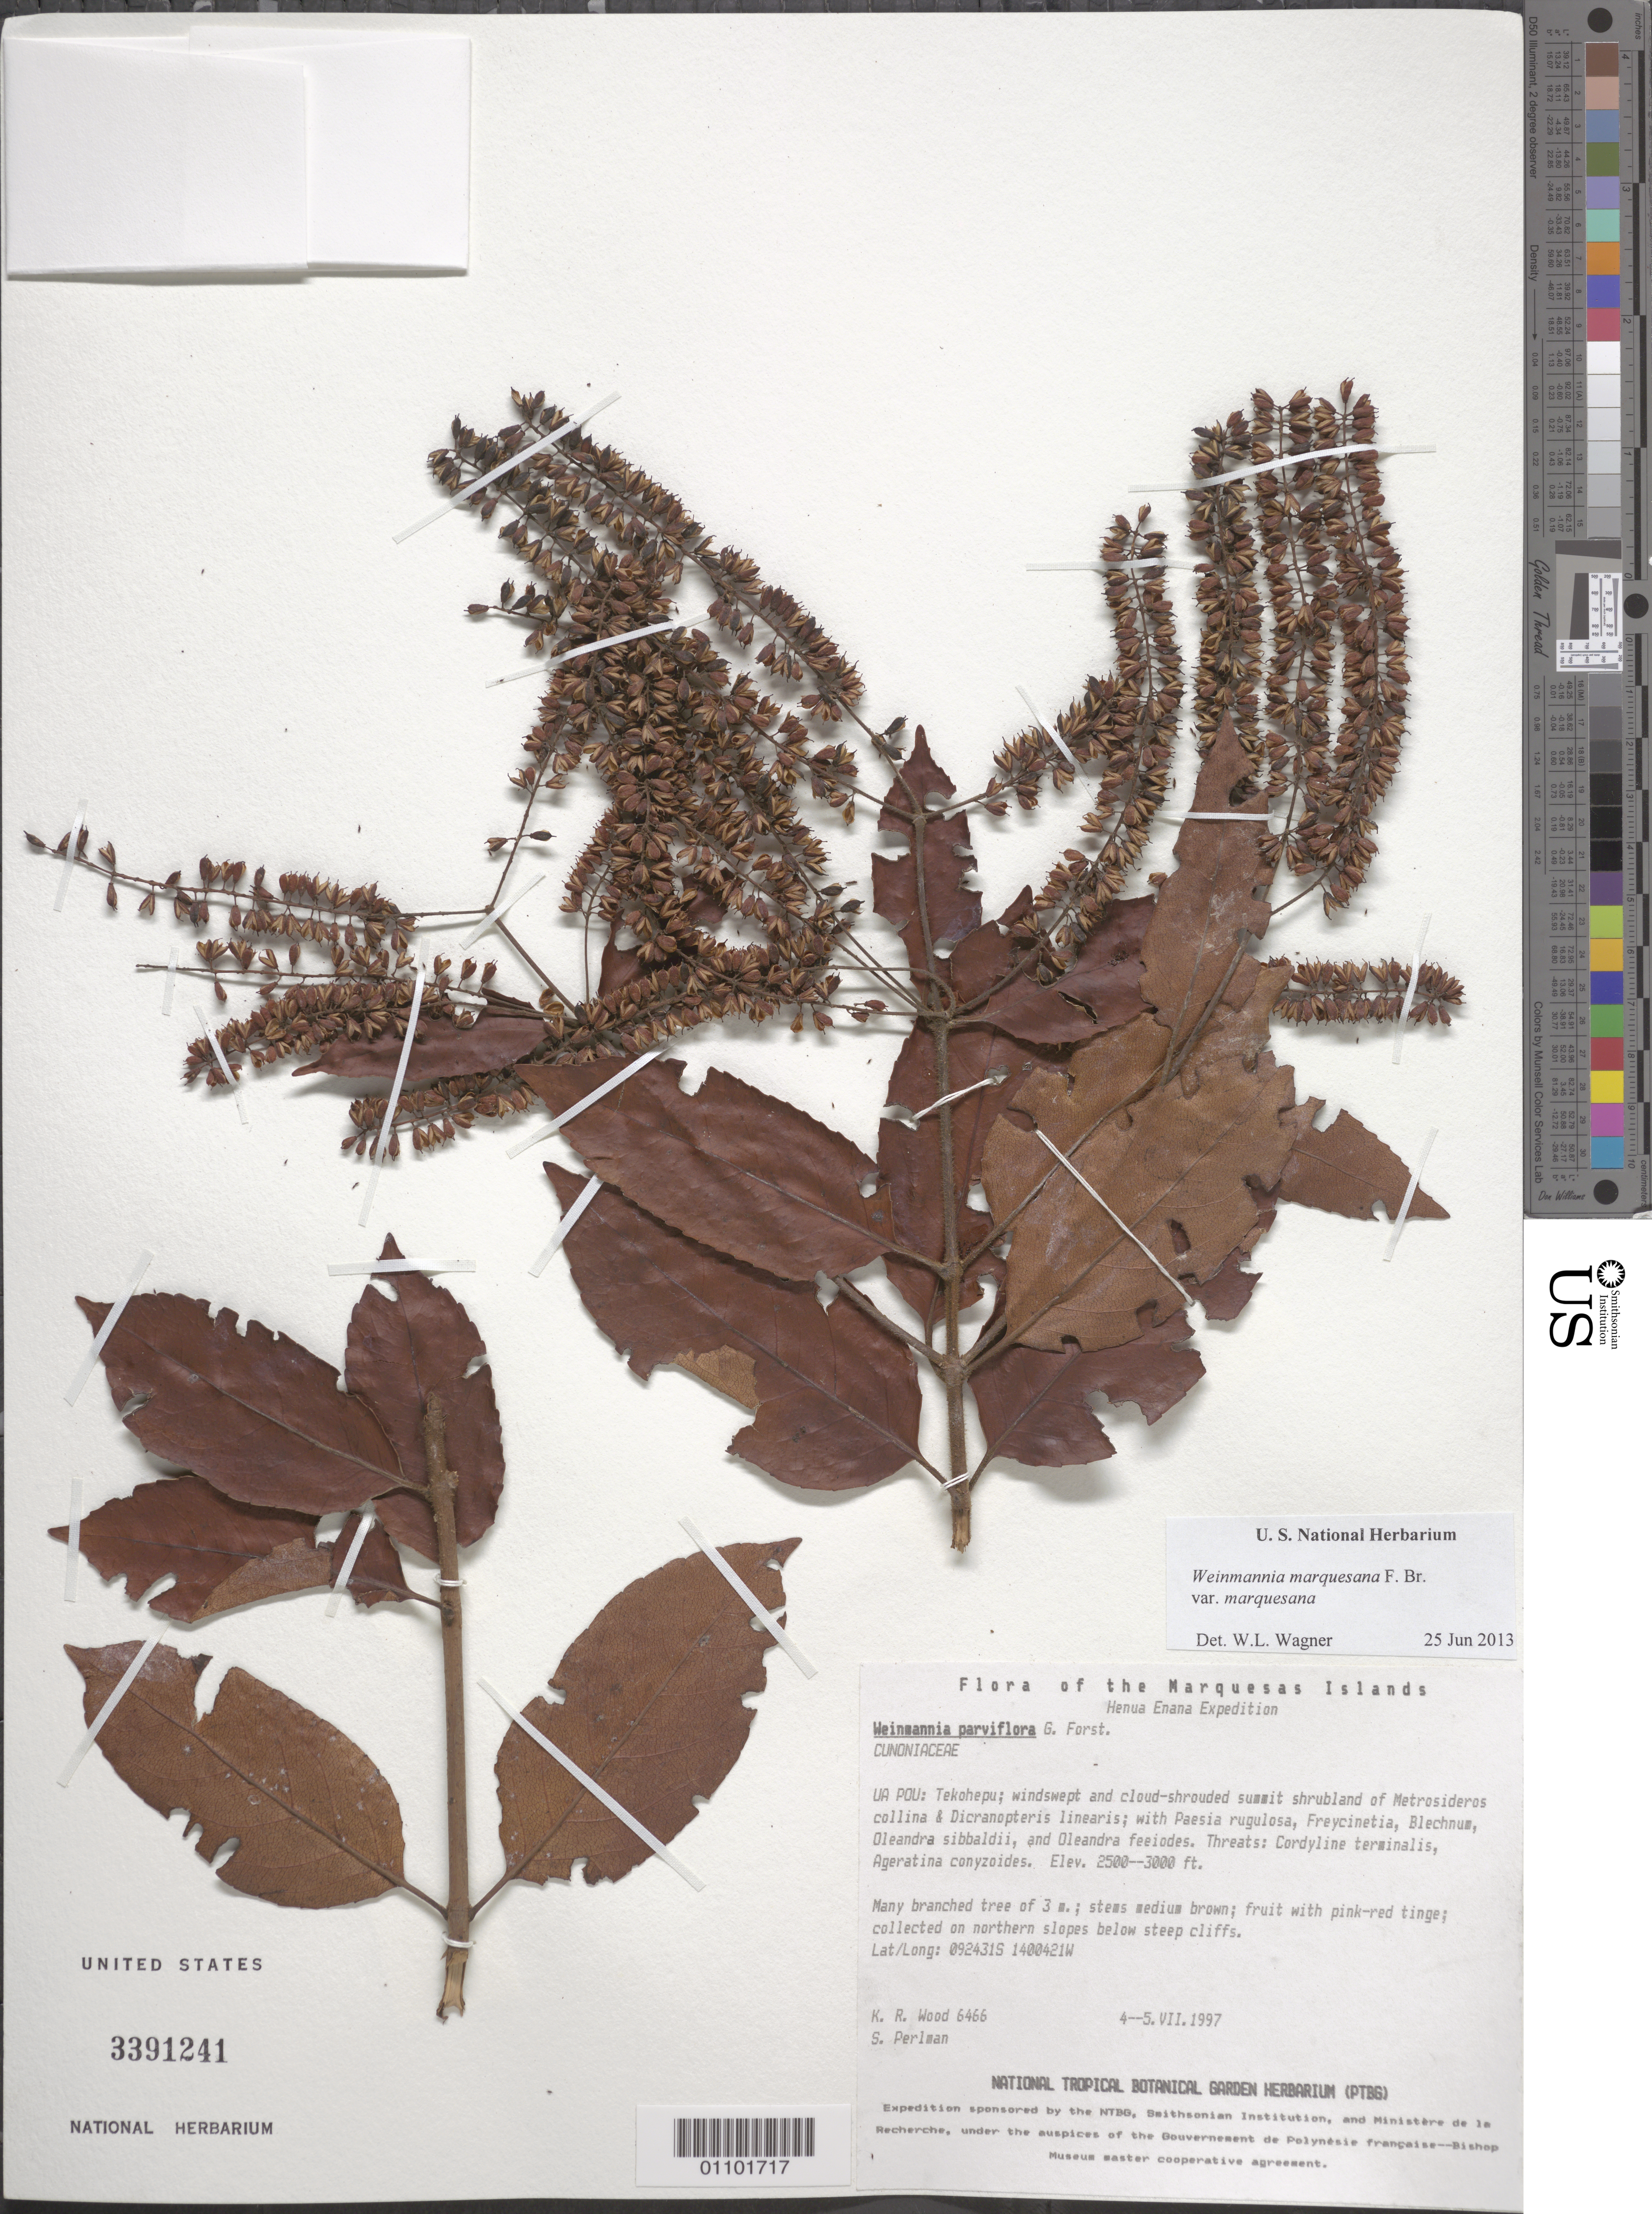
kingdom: Plantae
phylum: Tracheophyta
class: Magnoliopsida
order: Oxalidales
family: Cunoniaceae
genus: Pterophylla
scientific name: Pterophylla marquesana var. marquesana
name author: (F. Br.) Pillon & H.C. Hopkins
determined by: Wagner, W. L., (BOT), Smithsonian Institution - National Museum of Natural History (UNITED STATES)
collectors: K. R. Wood & S. P. Perlman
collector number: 6466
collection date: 1997-07-04/1997-07-05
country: French Polynesia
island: Ua Pou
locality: Tekohepo summit, on N slopes below steep cliffs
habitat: shrubland of Metrosideros collina-Dicranopteris linearis; windswept and cloud shrouded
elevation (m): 762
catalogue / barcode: US 3391241